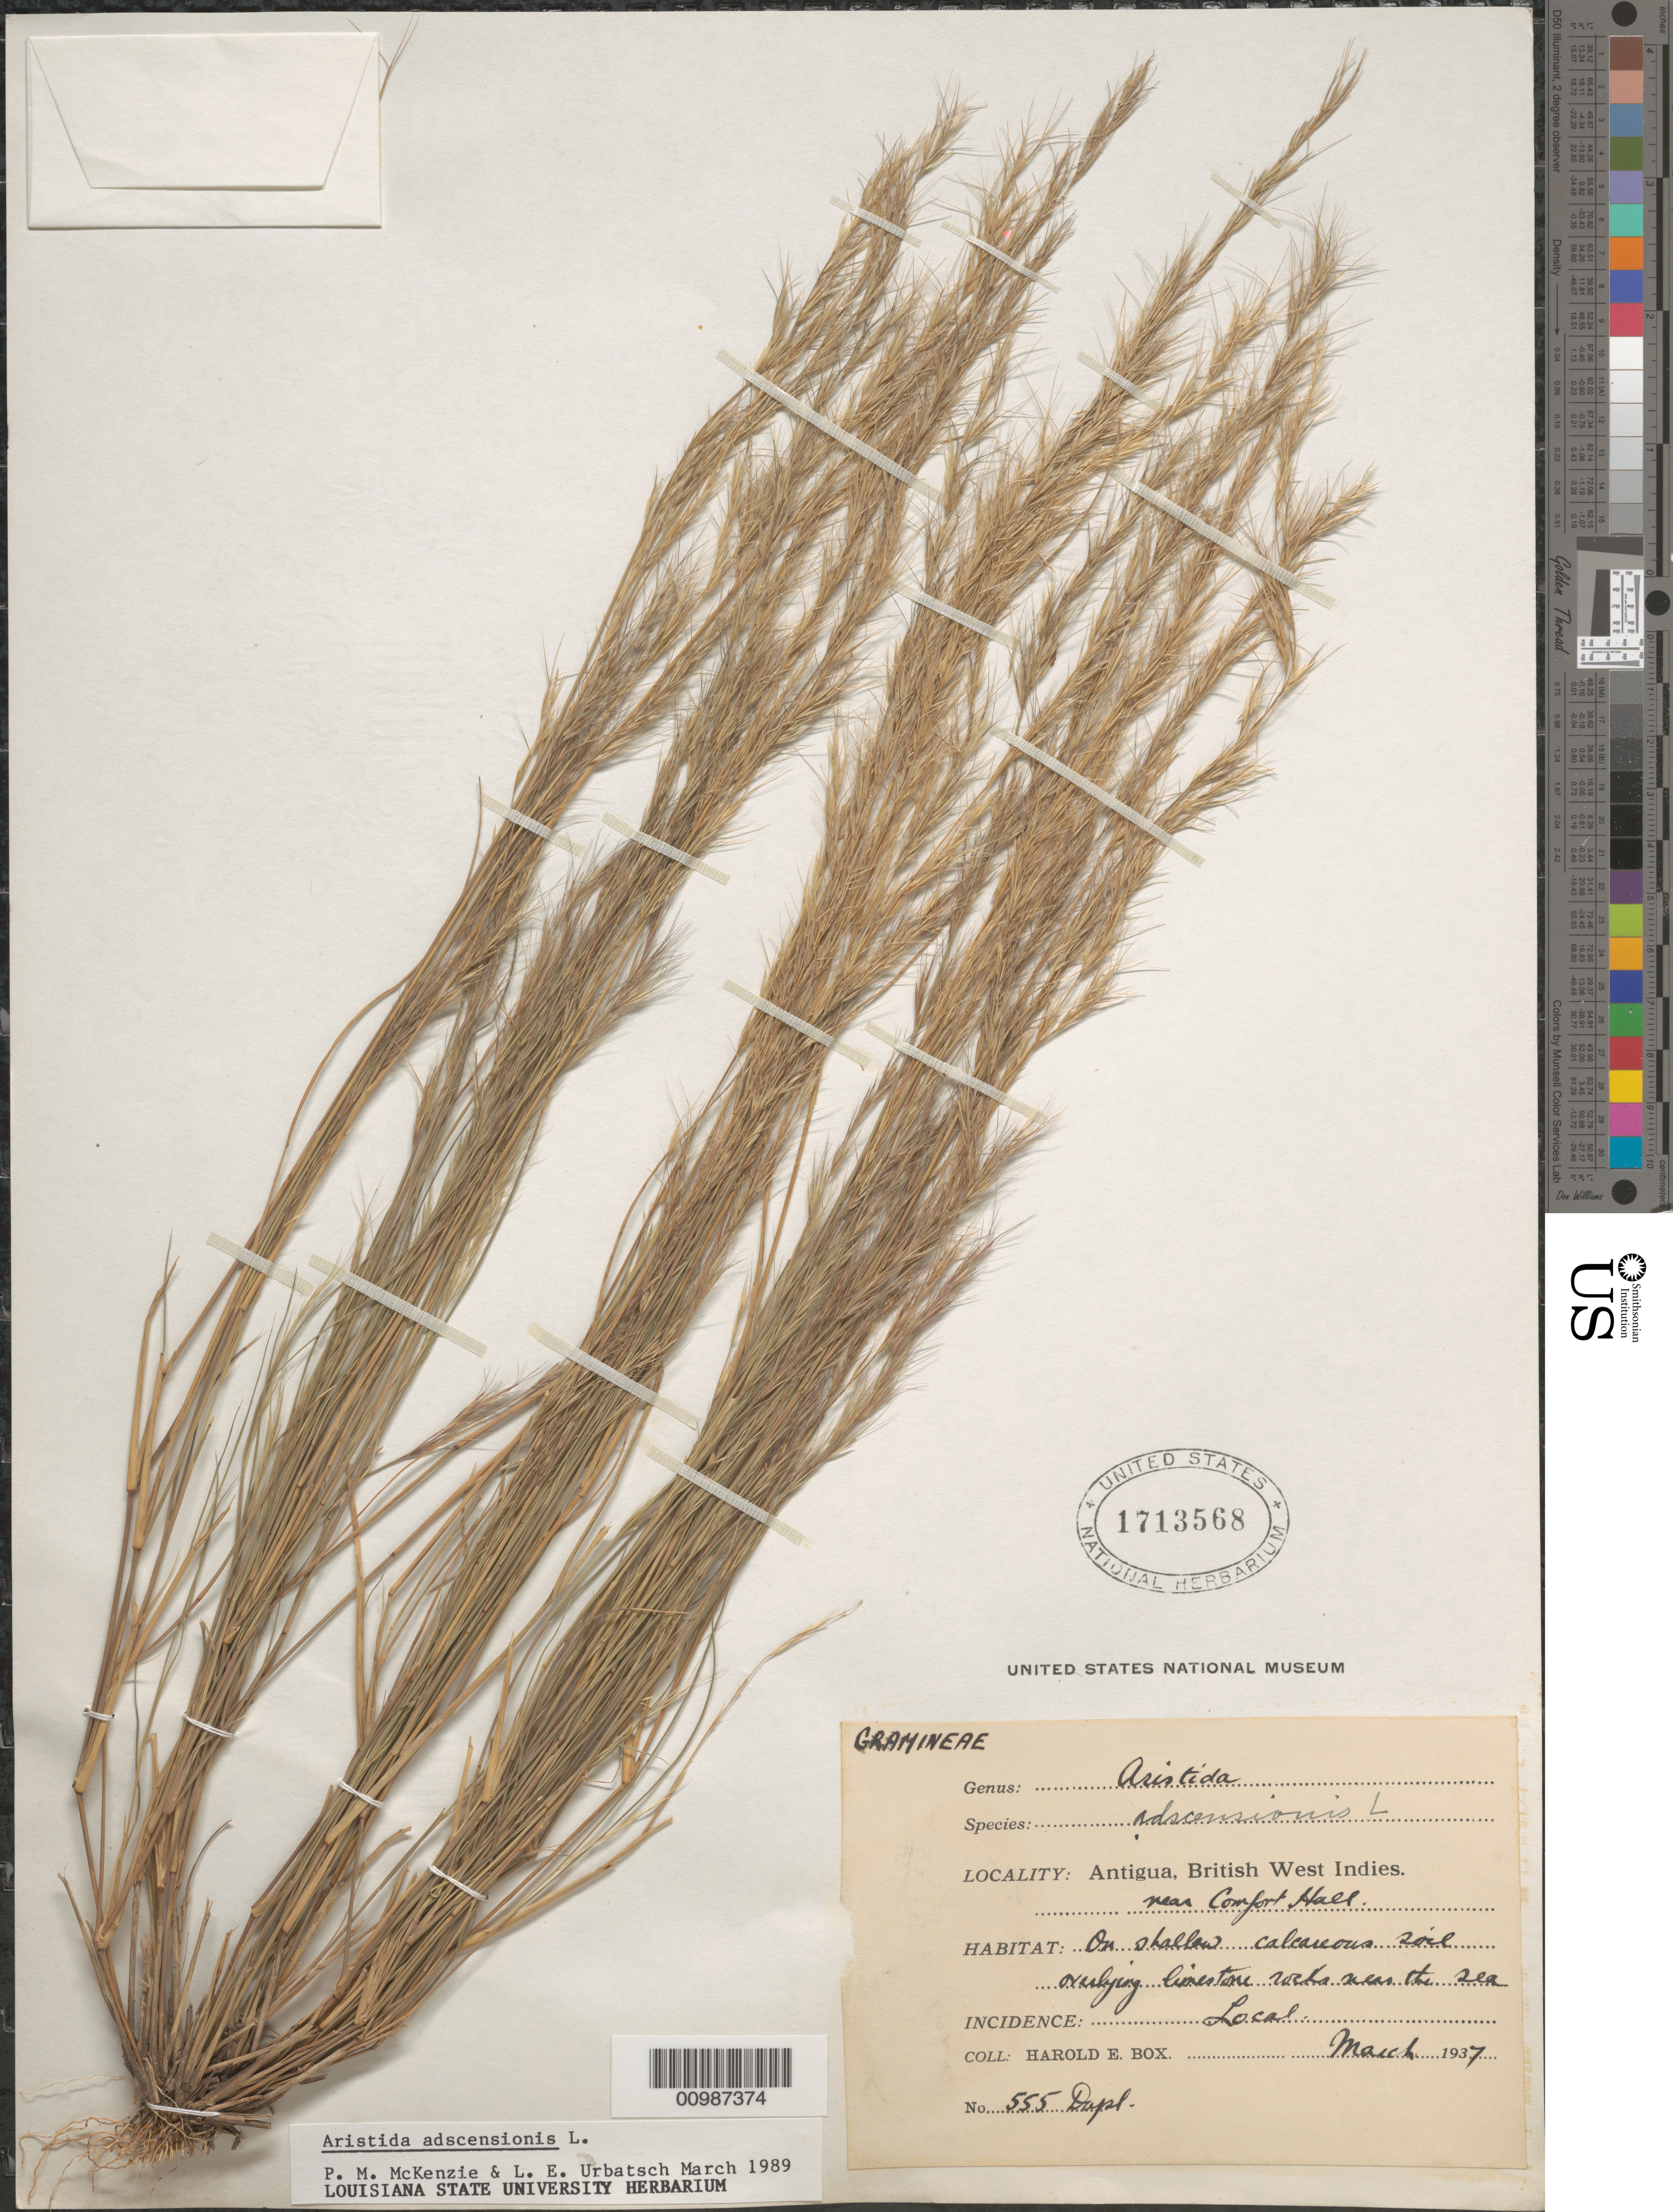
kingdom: Plantae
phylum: Tracheophyta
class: Liliopsida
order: Poales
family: Poaceae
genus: Aristida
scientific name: Aristida adscensionis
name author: L.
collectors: H. E. Box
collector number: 555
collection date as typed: Mar 1937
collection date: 1937-03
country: Antigua and Barbuda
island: Antigua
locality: Comfort Hall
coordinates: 0 N, 0 E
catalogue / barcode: US 1713568